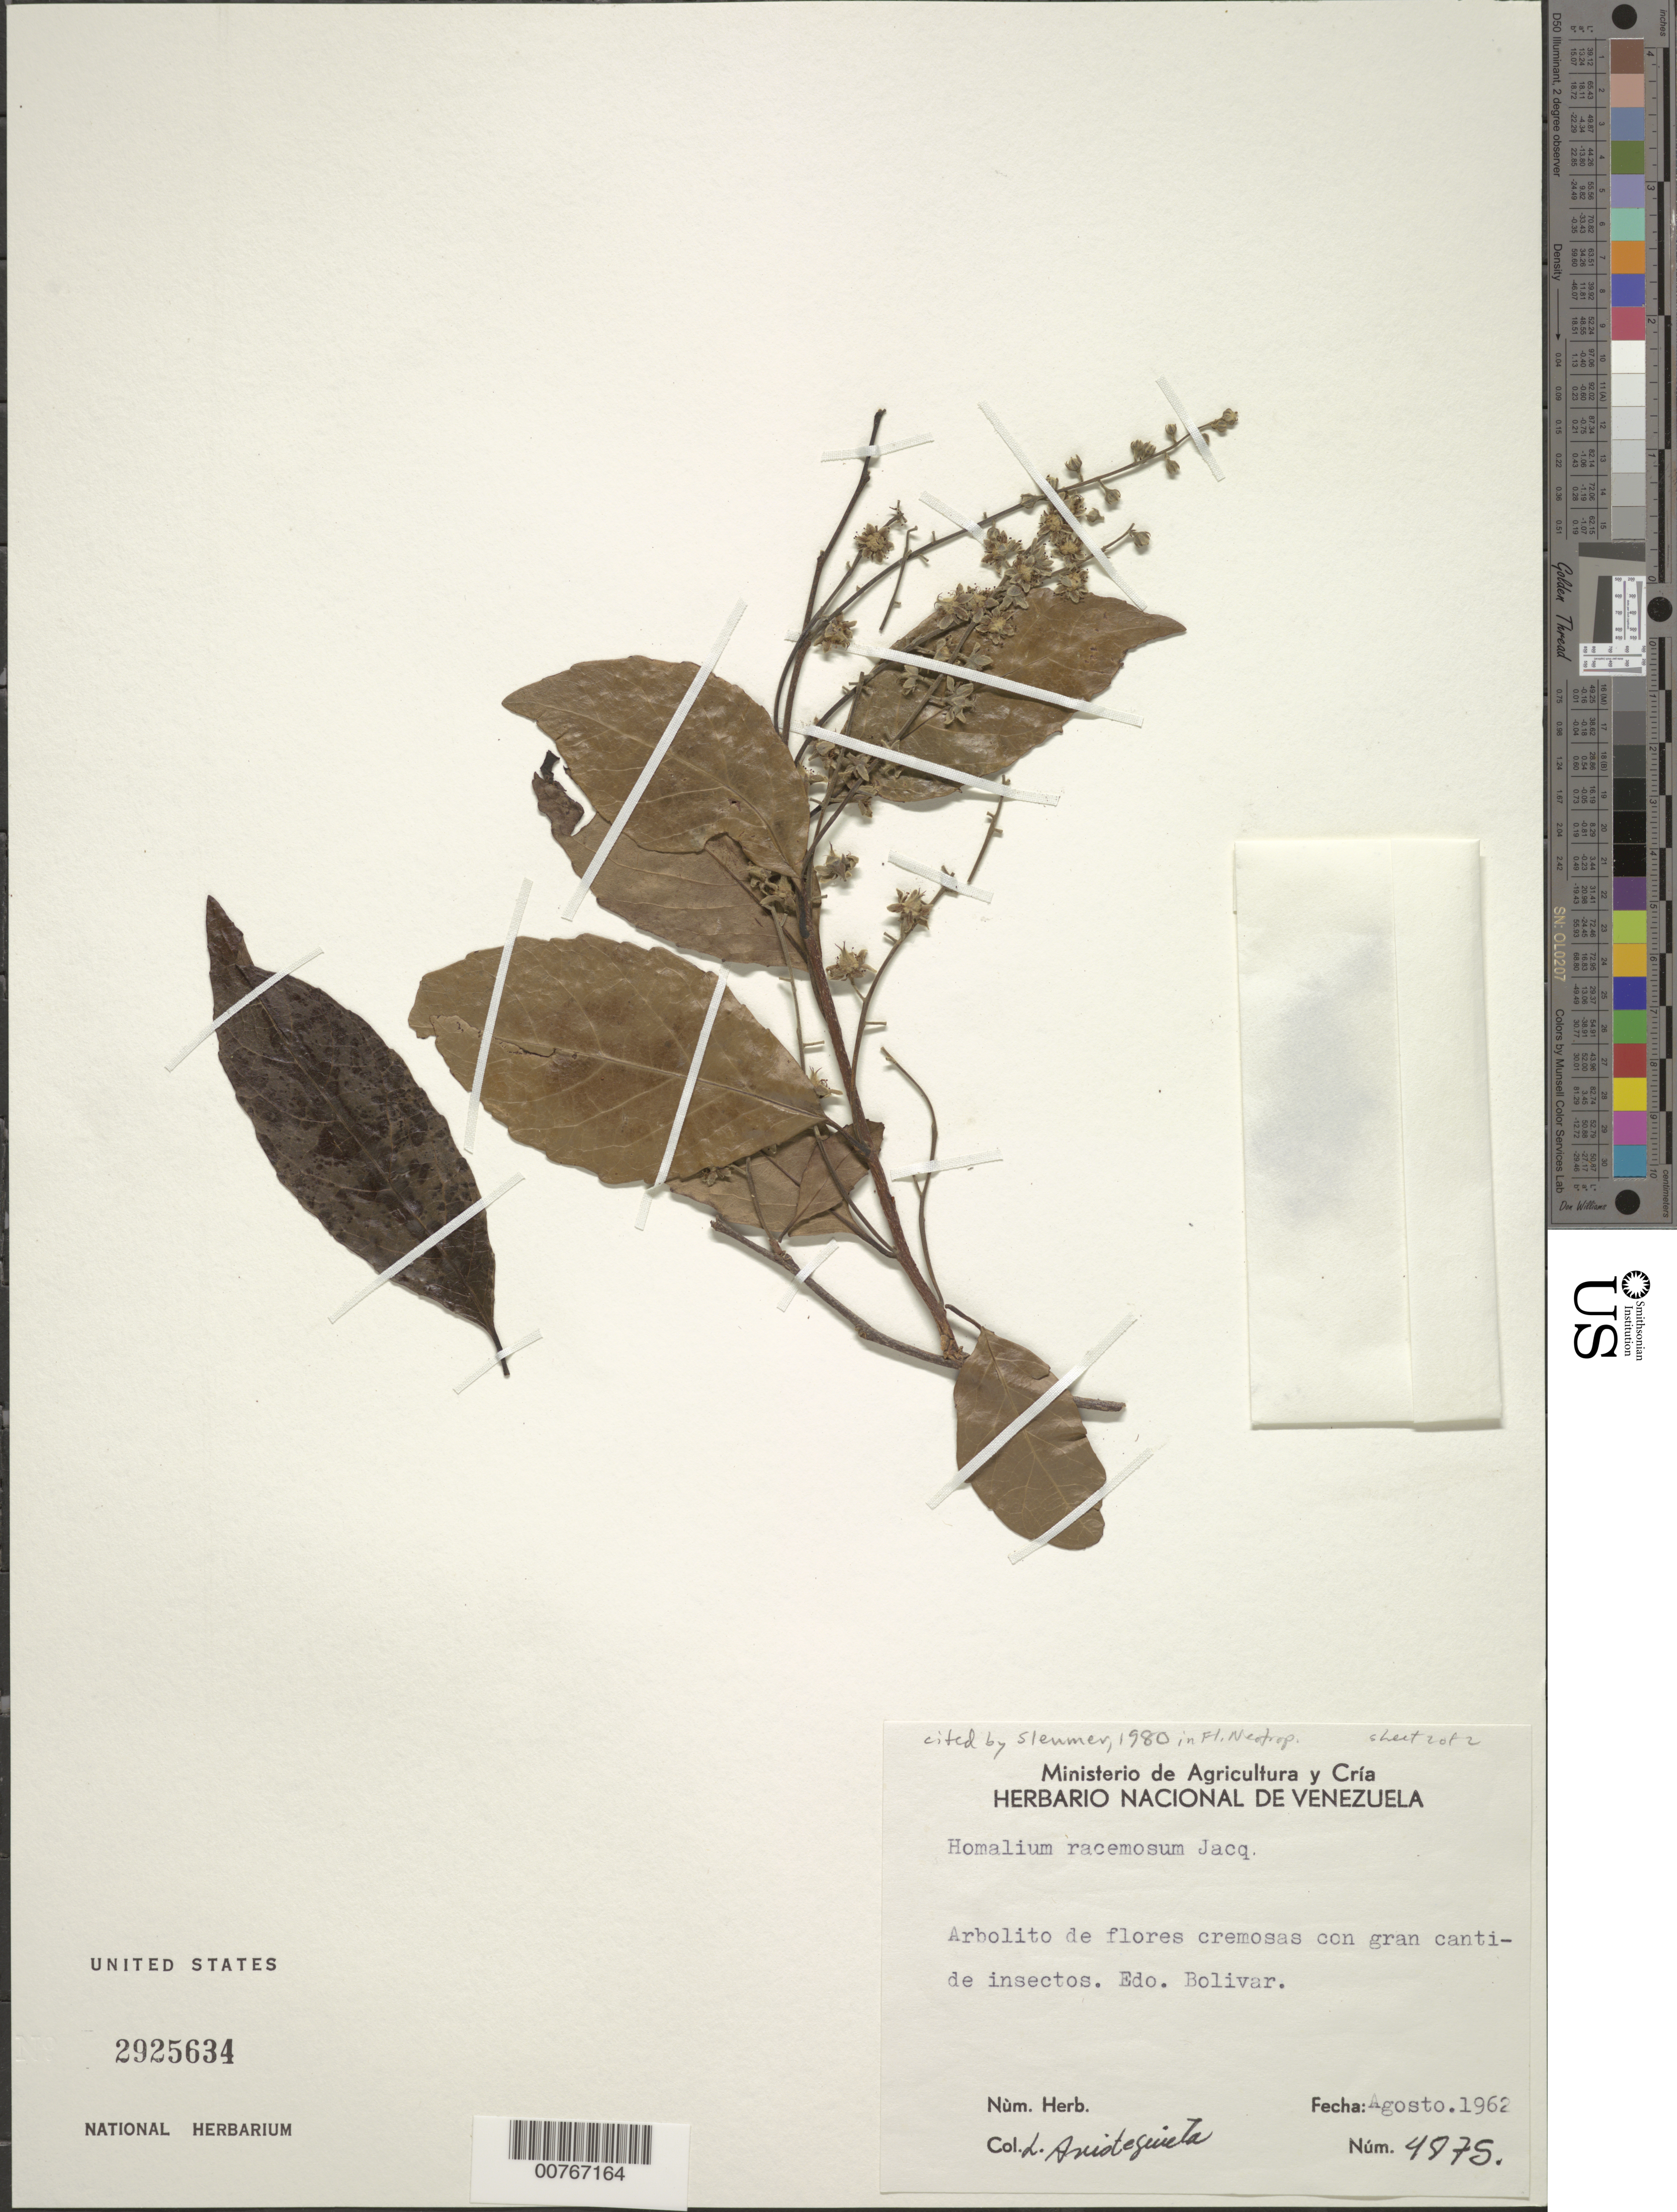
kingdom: Plantae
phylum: Tracheophyta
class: Magnoliopsida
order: Malpighiales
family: Salicaceae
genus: Homalium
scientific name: Homalium racemosum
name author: Jacq.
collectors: L. Aristeguieta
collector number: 4875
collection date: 1962-08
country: Venezuela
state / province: Bolivar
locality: Arbolito de flores cremosas con gran cantide insectos.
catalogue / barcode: US 2925634